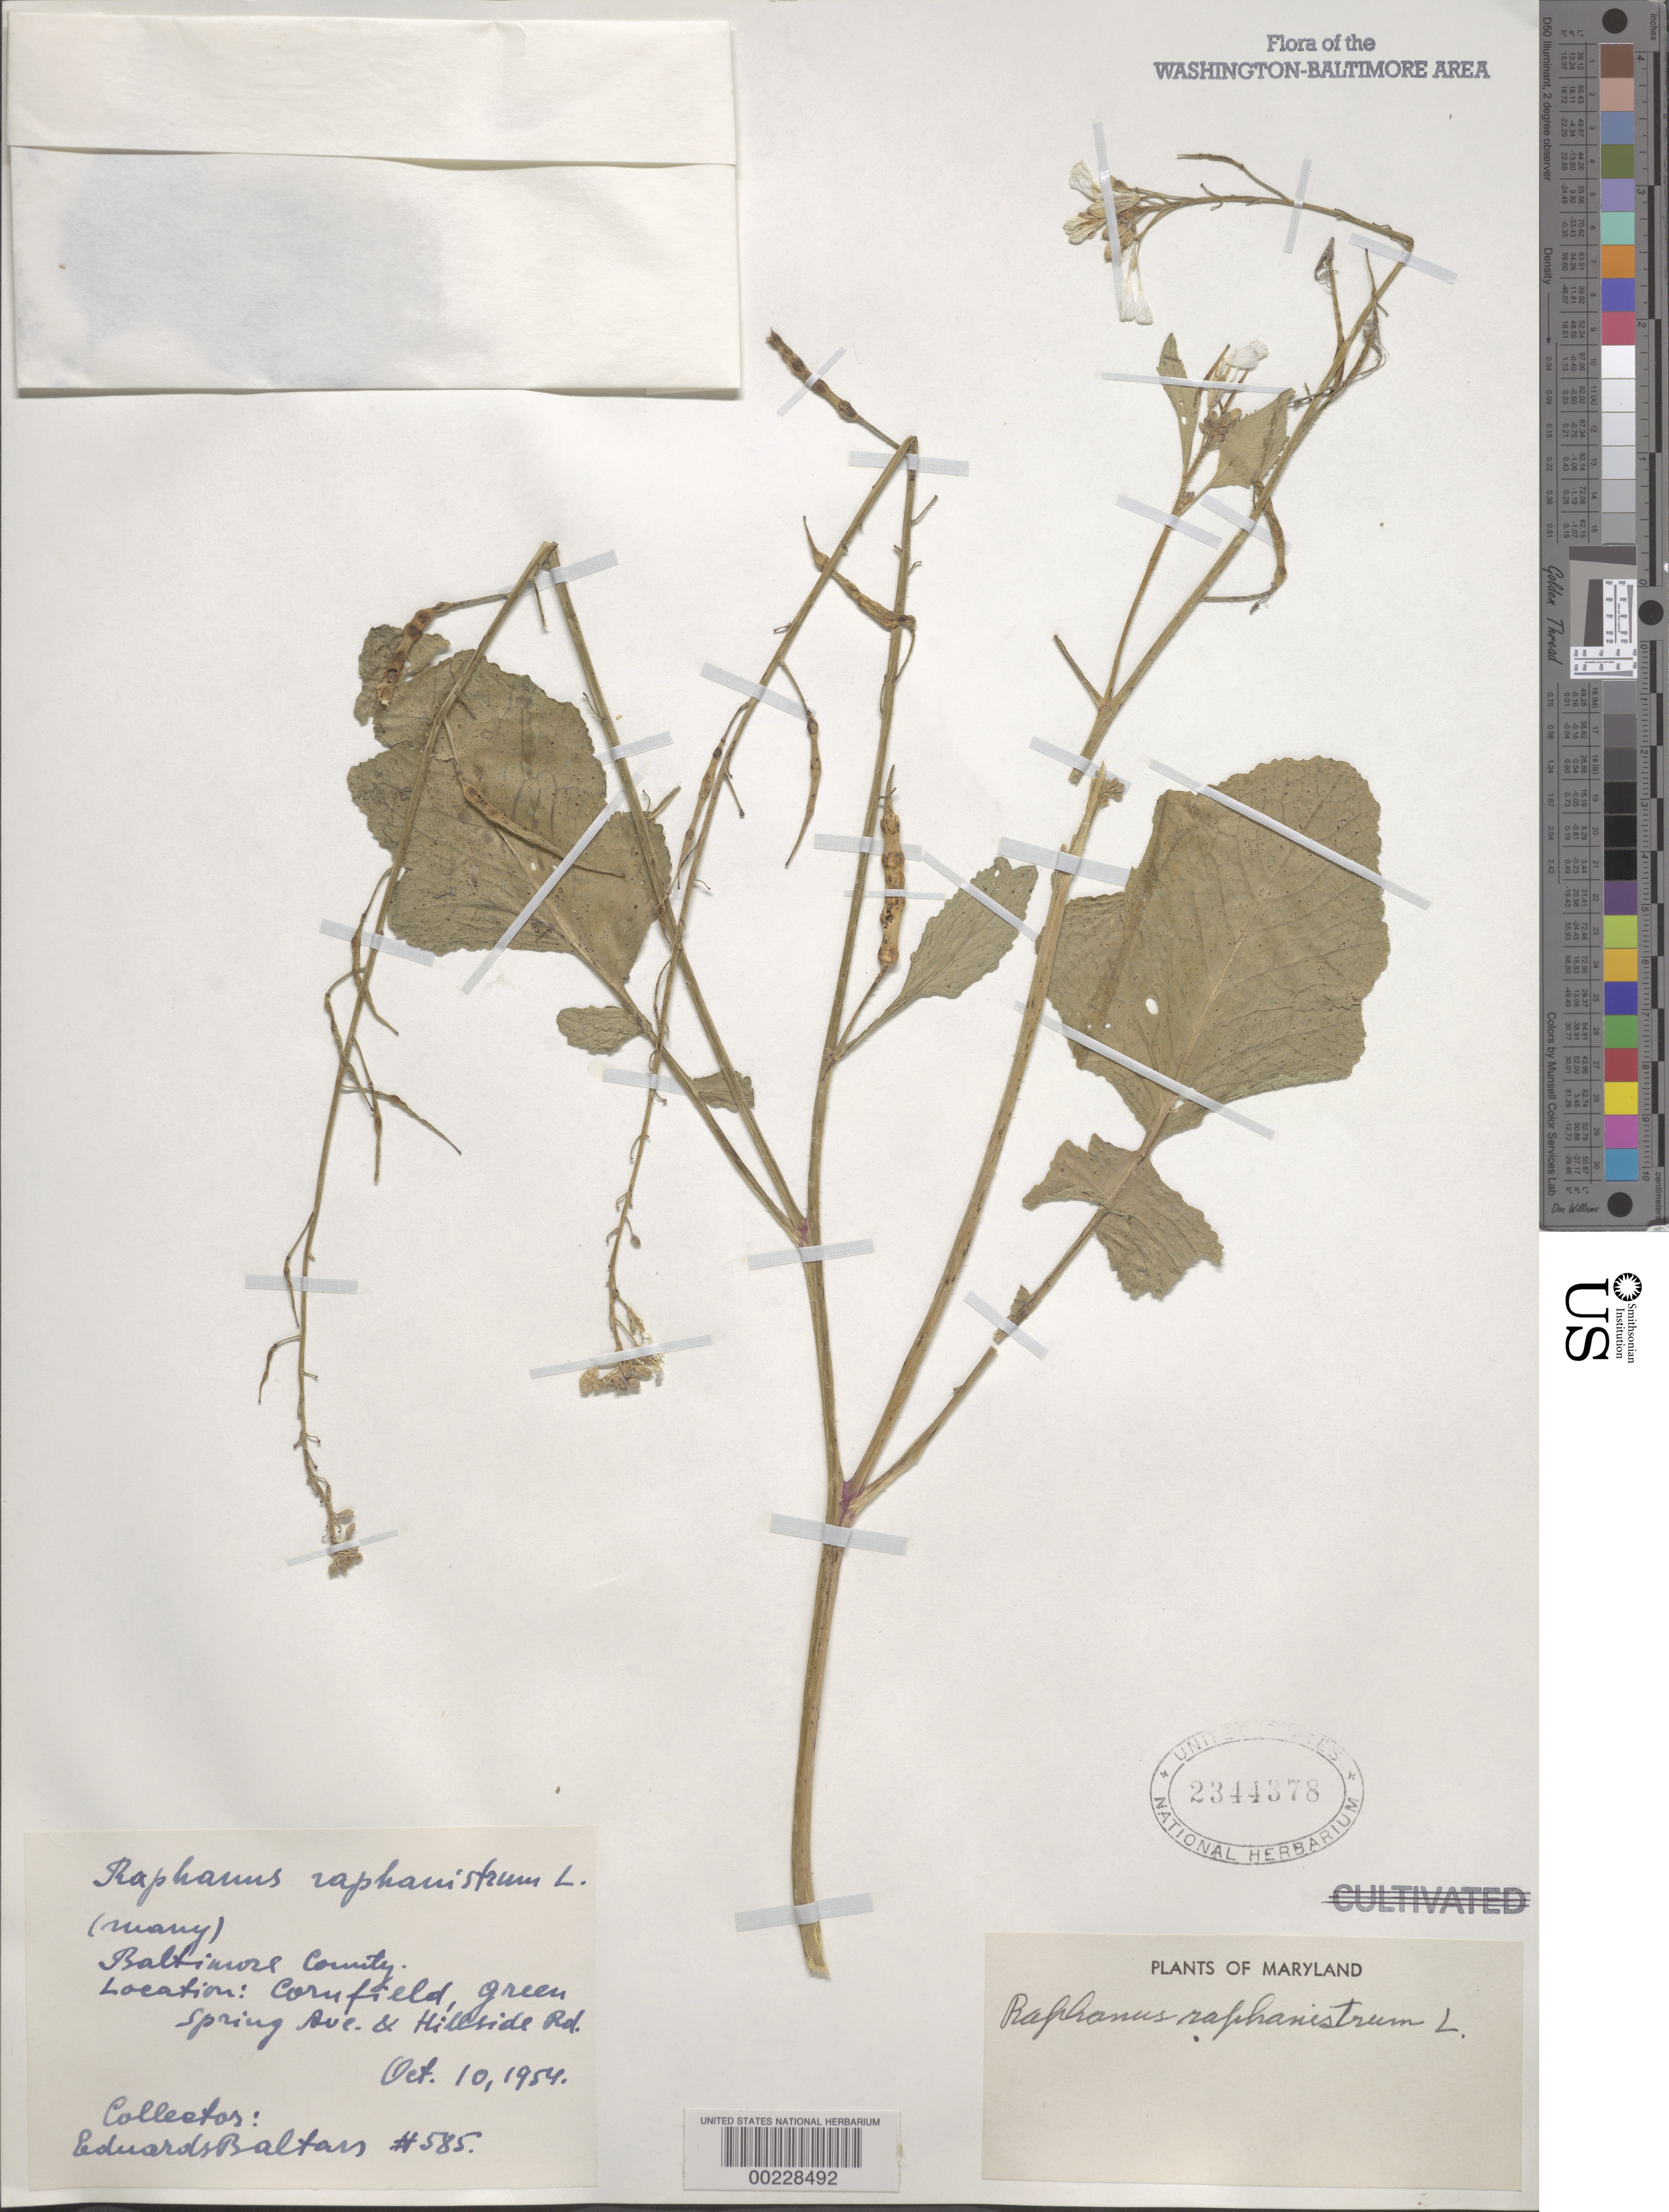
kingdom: Plantae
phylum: Tracheophyta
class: Magnoliopsida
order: Brassicales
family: Brassicaceae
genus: Raphanus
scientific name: Raphanus raphanistrum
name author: L.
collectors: E. Baltars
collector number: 585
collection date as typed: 10 Oct 1954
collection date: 1954-10-10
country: United States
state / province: Maryland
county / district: Baltimore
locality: Greenspring Ave. and Hillside Rd, Cornfield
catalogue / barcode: US 2344378